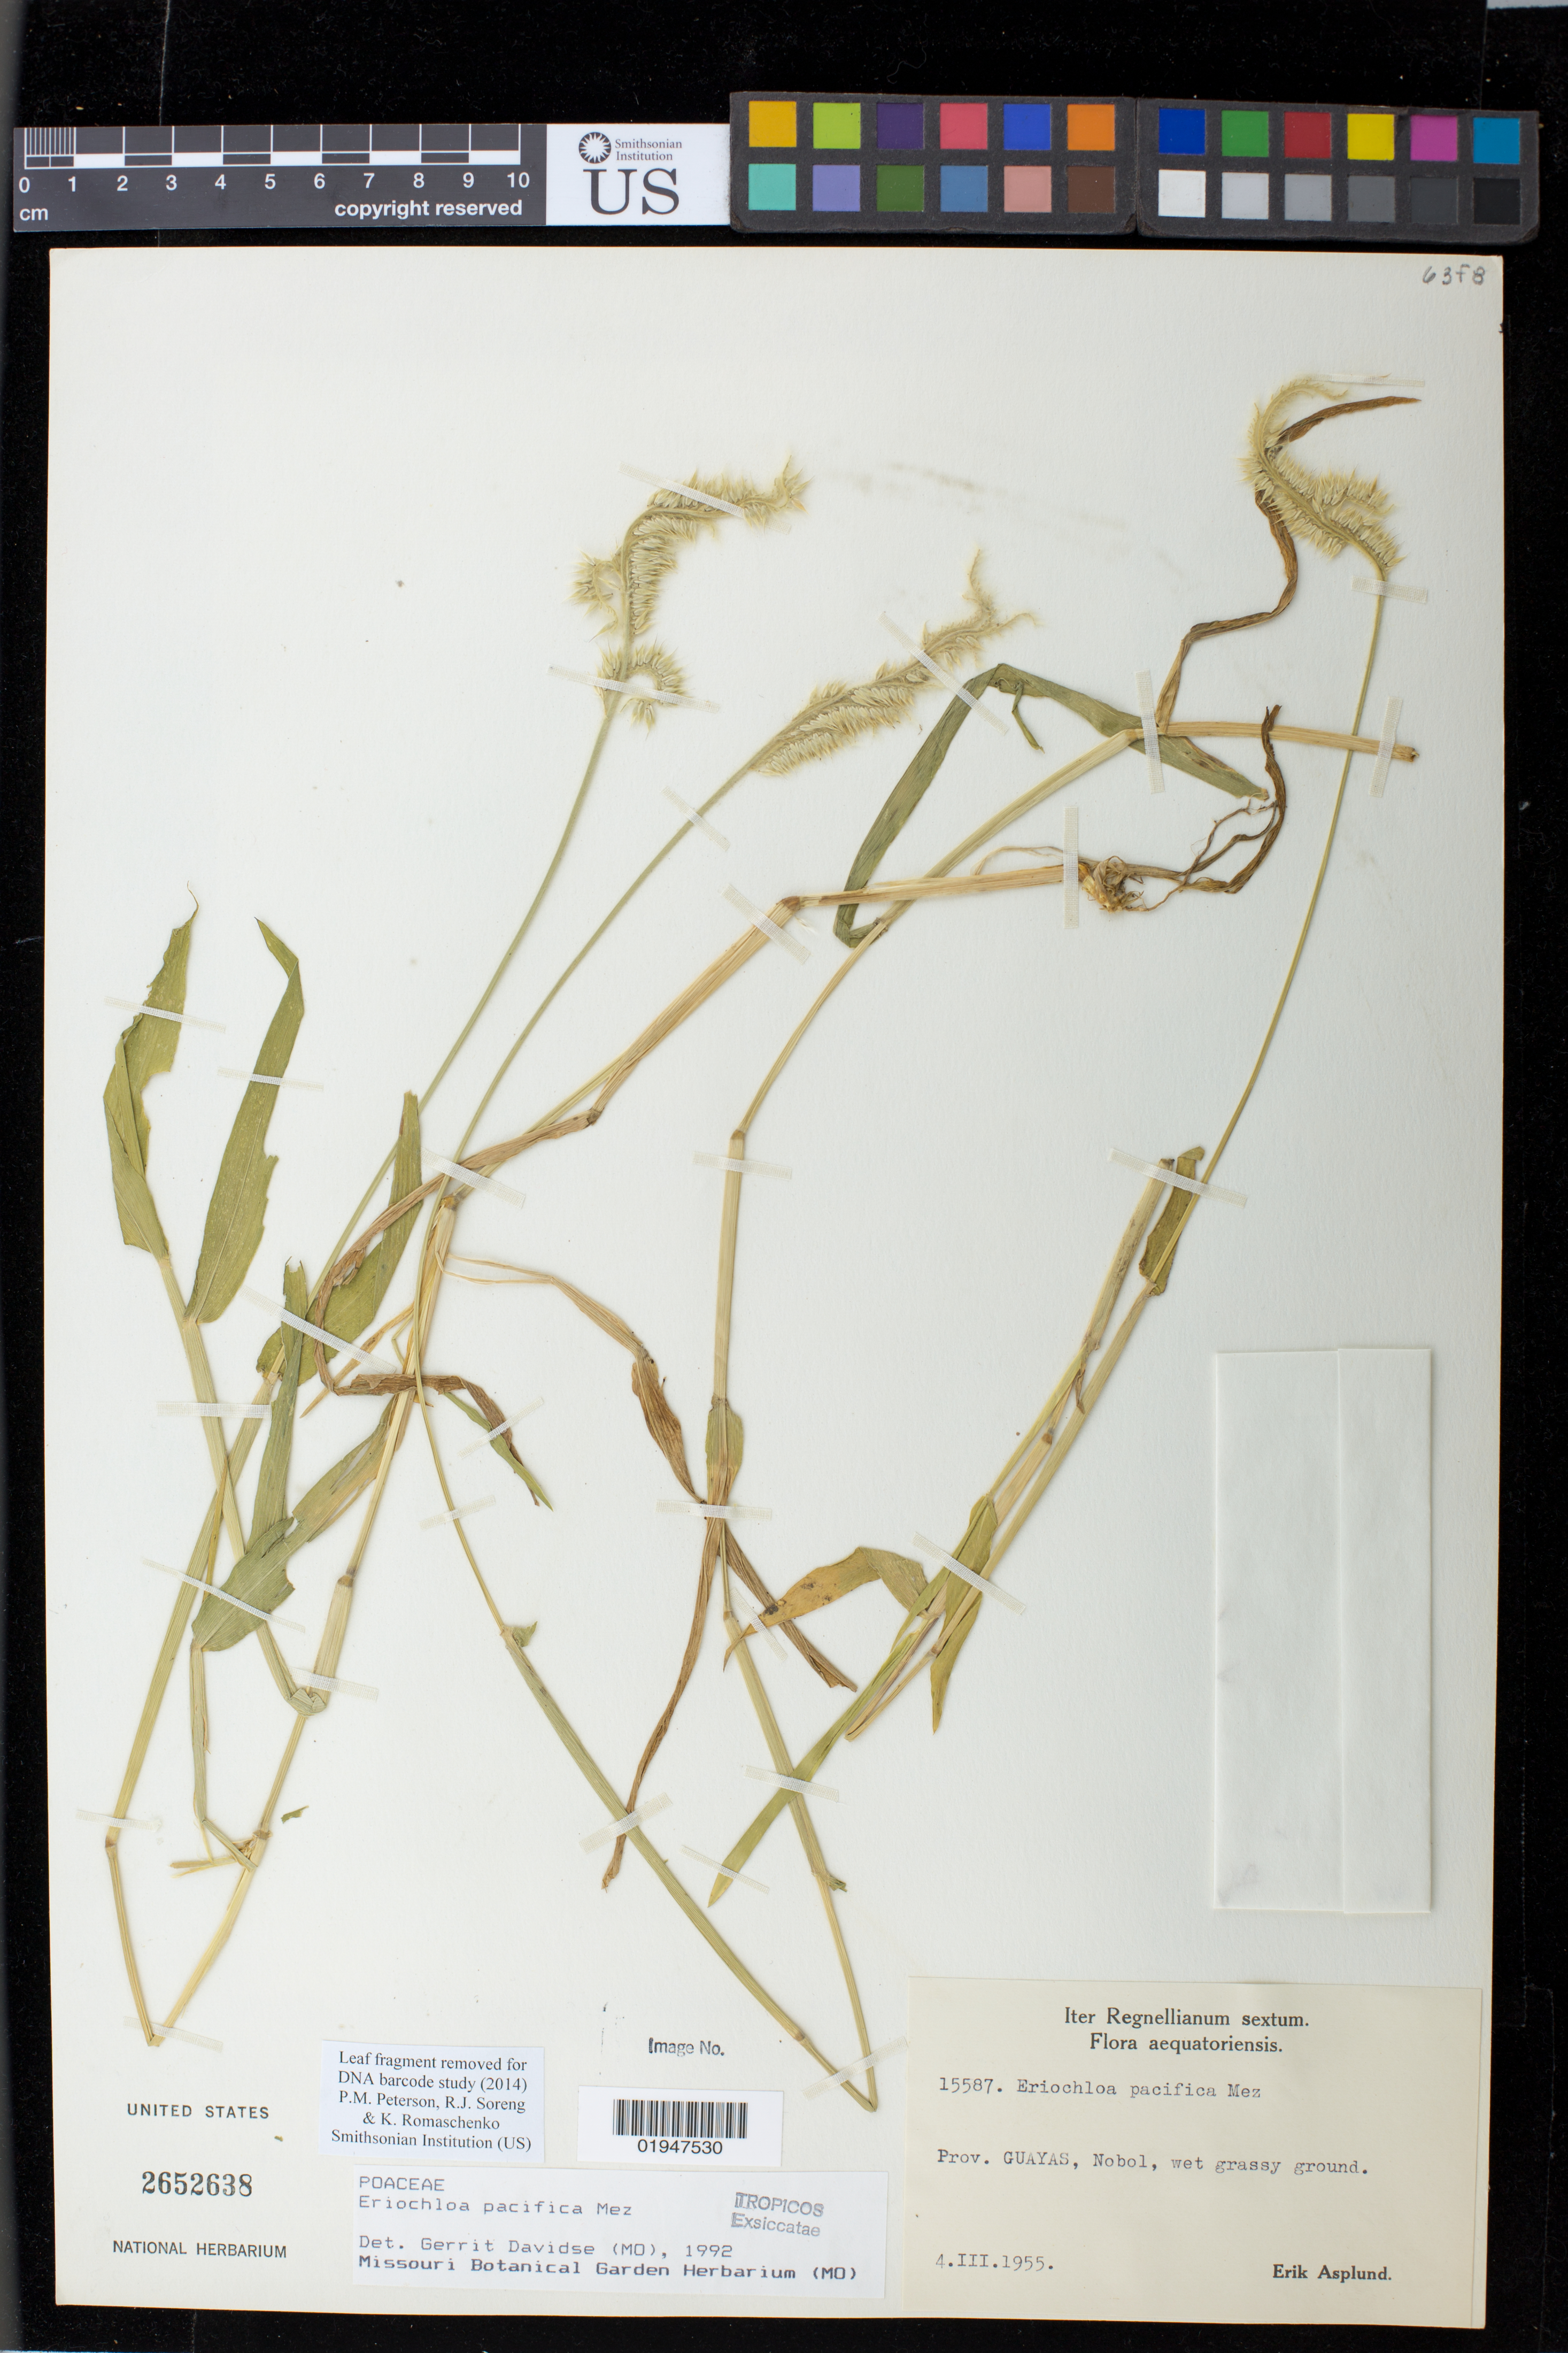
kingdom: Plantae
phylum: Tracheophyta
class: Liliopsida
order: Poales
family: Poaceae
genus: Eriochloa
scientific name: Eriochloa pacifica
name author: Mez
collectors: E. Asplund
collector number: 15587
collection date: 1955-03-04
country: Ecuador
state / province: Guayas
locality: Prov. Guayas, Nobol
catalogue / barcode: US 2652638